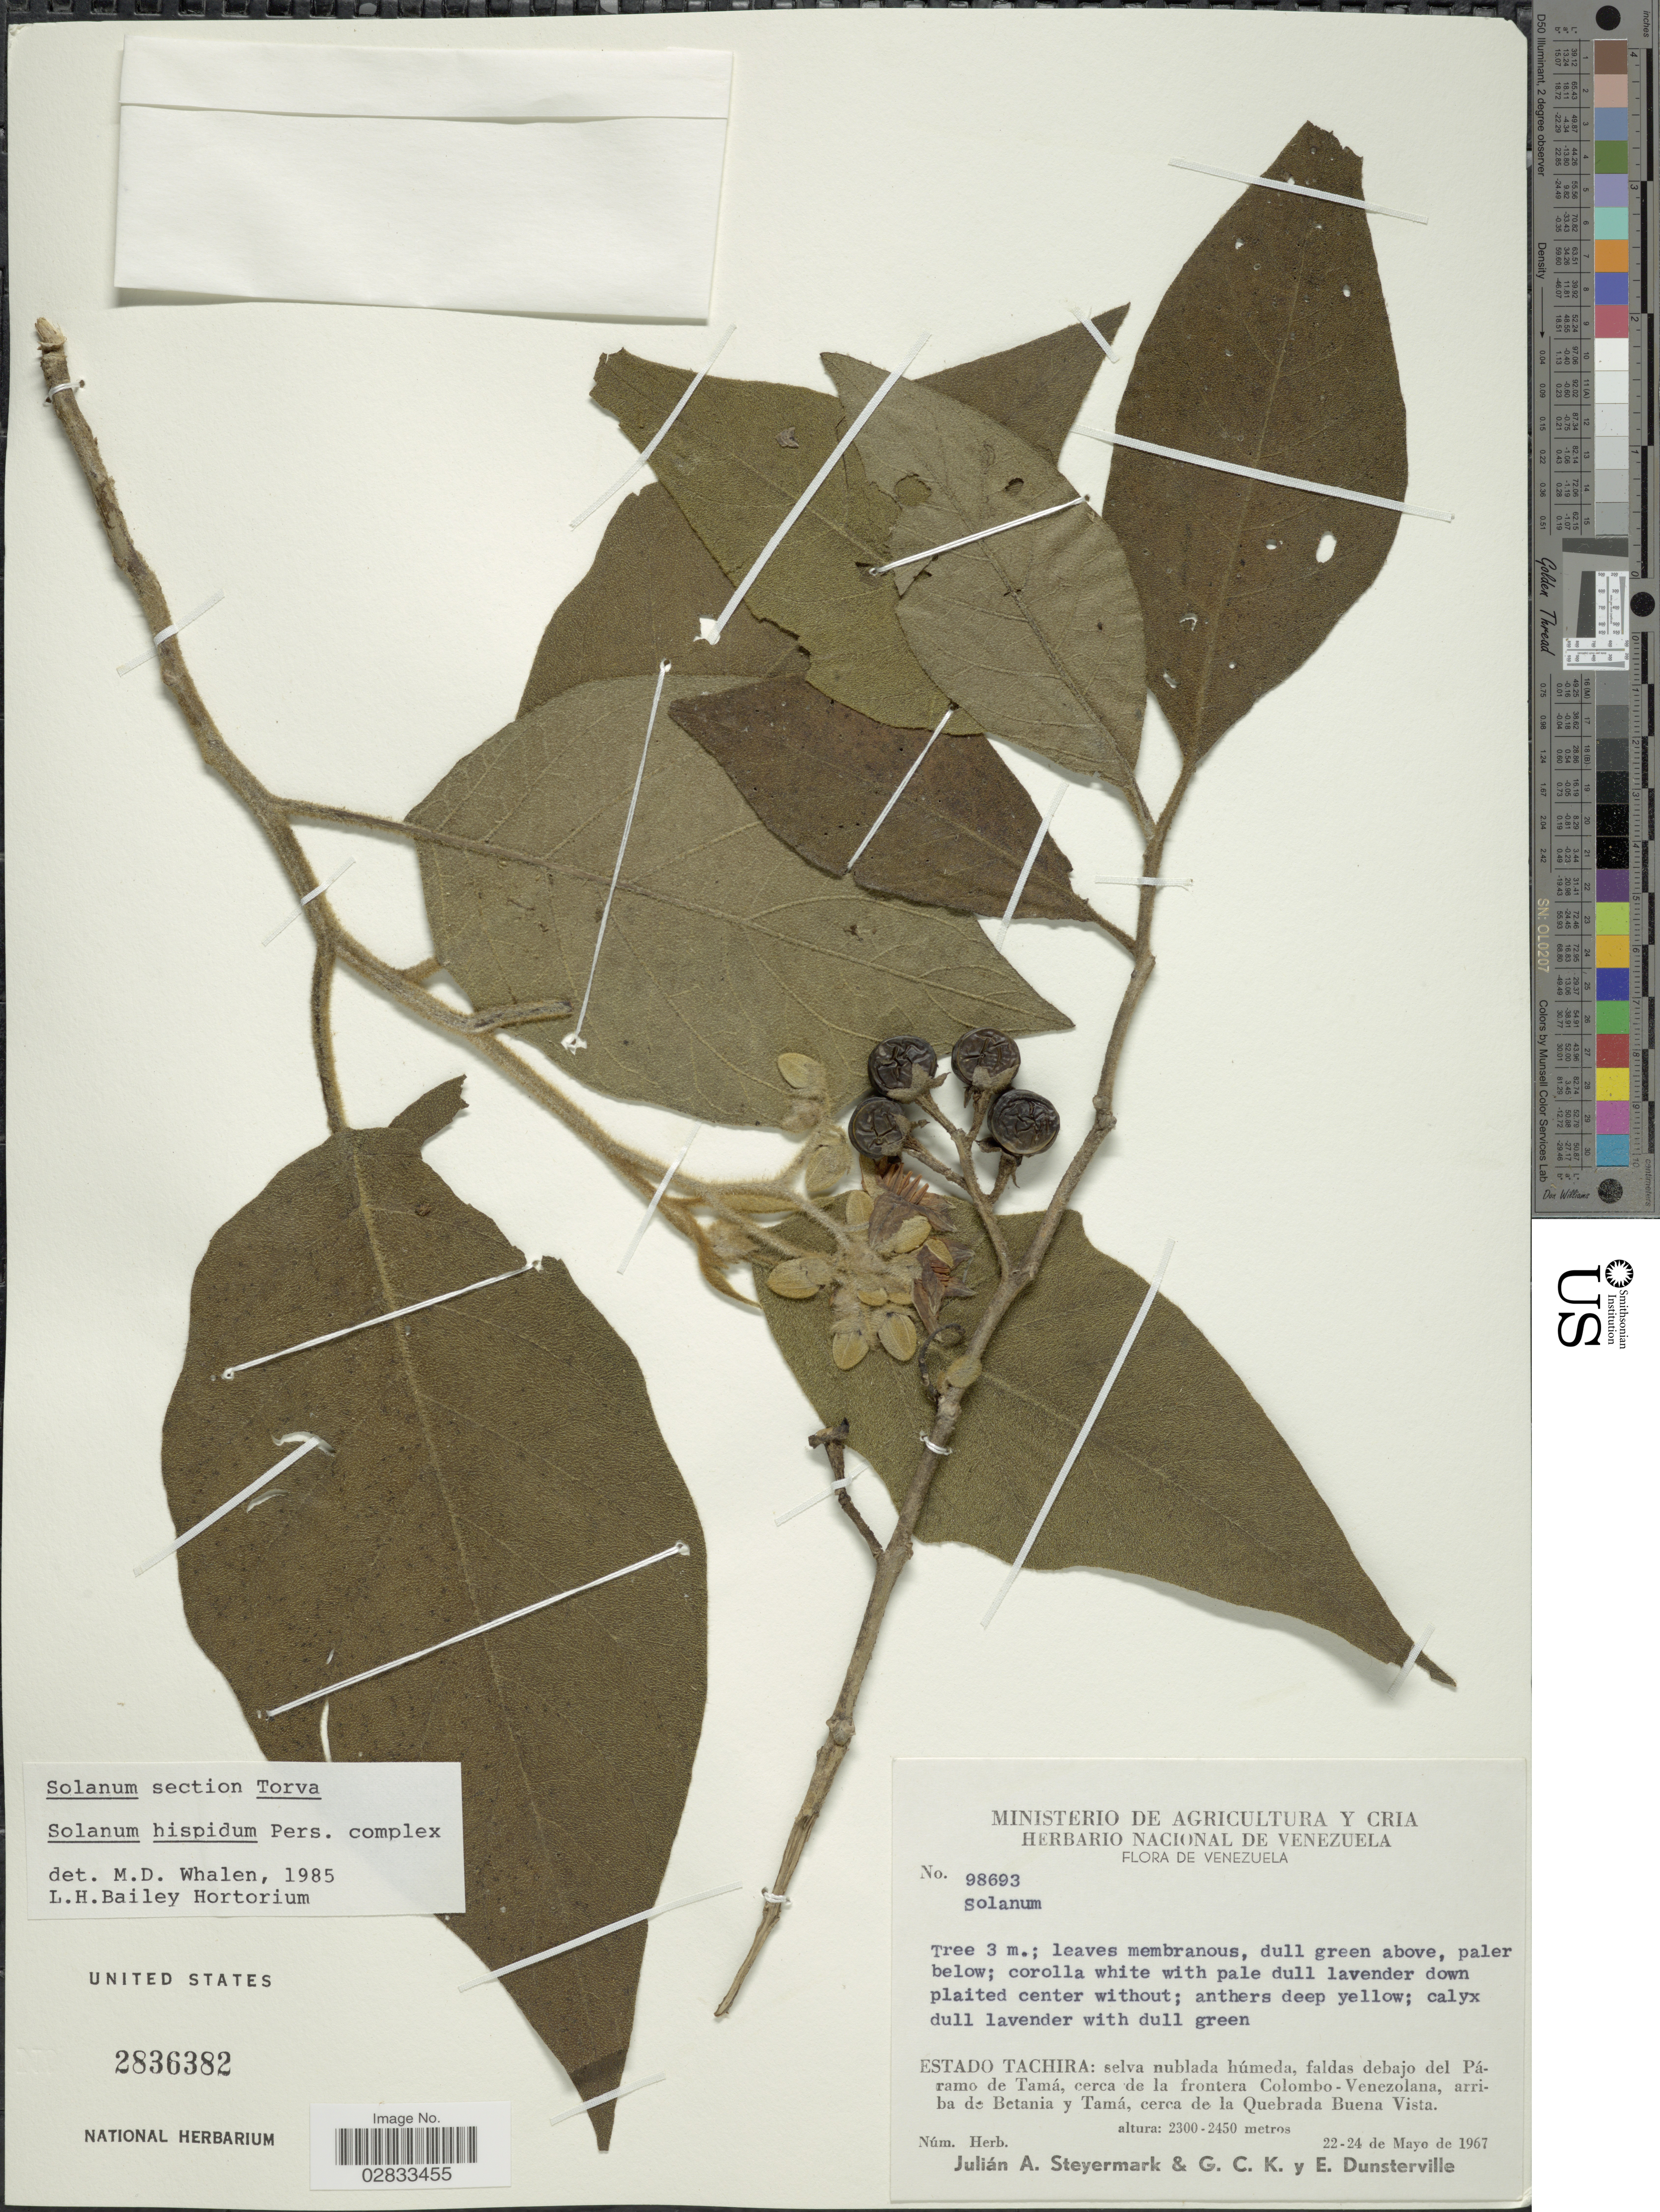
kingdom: Plantae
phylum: Tracheophyta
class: Magnoliopsida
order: Solanales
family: Solanaceae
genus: Solanum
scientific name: Solanum hispidum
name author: Pers.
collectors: J. Steyermark, G. C. K. Dunsterville & E. Dunsterville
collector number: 98693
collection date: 1967-05-22/1967-05-24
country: Venezuela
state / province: Tachira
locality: Selva nublada húmeda, faldas debajo del Páramo de Tamá, cerca de la frontera Colombo-Venezolana, arriba de Betania y Tamá, cerca de la Quebrada Buena Vista.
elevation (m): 2300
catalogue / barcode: US 2836382